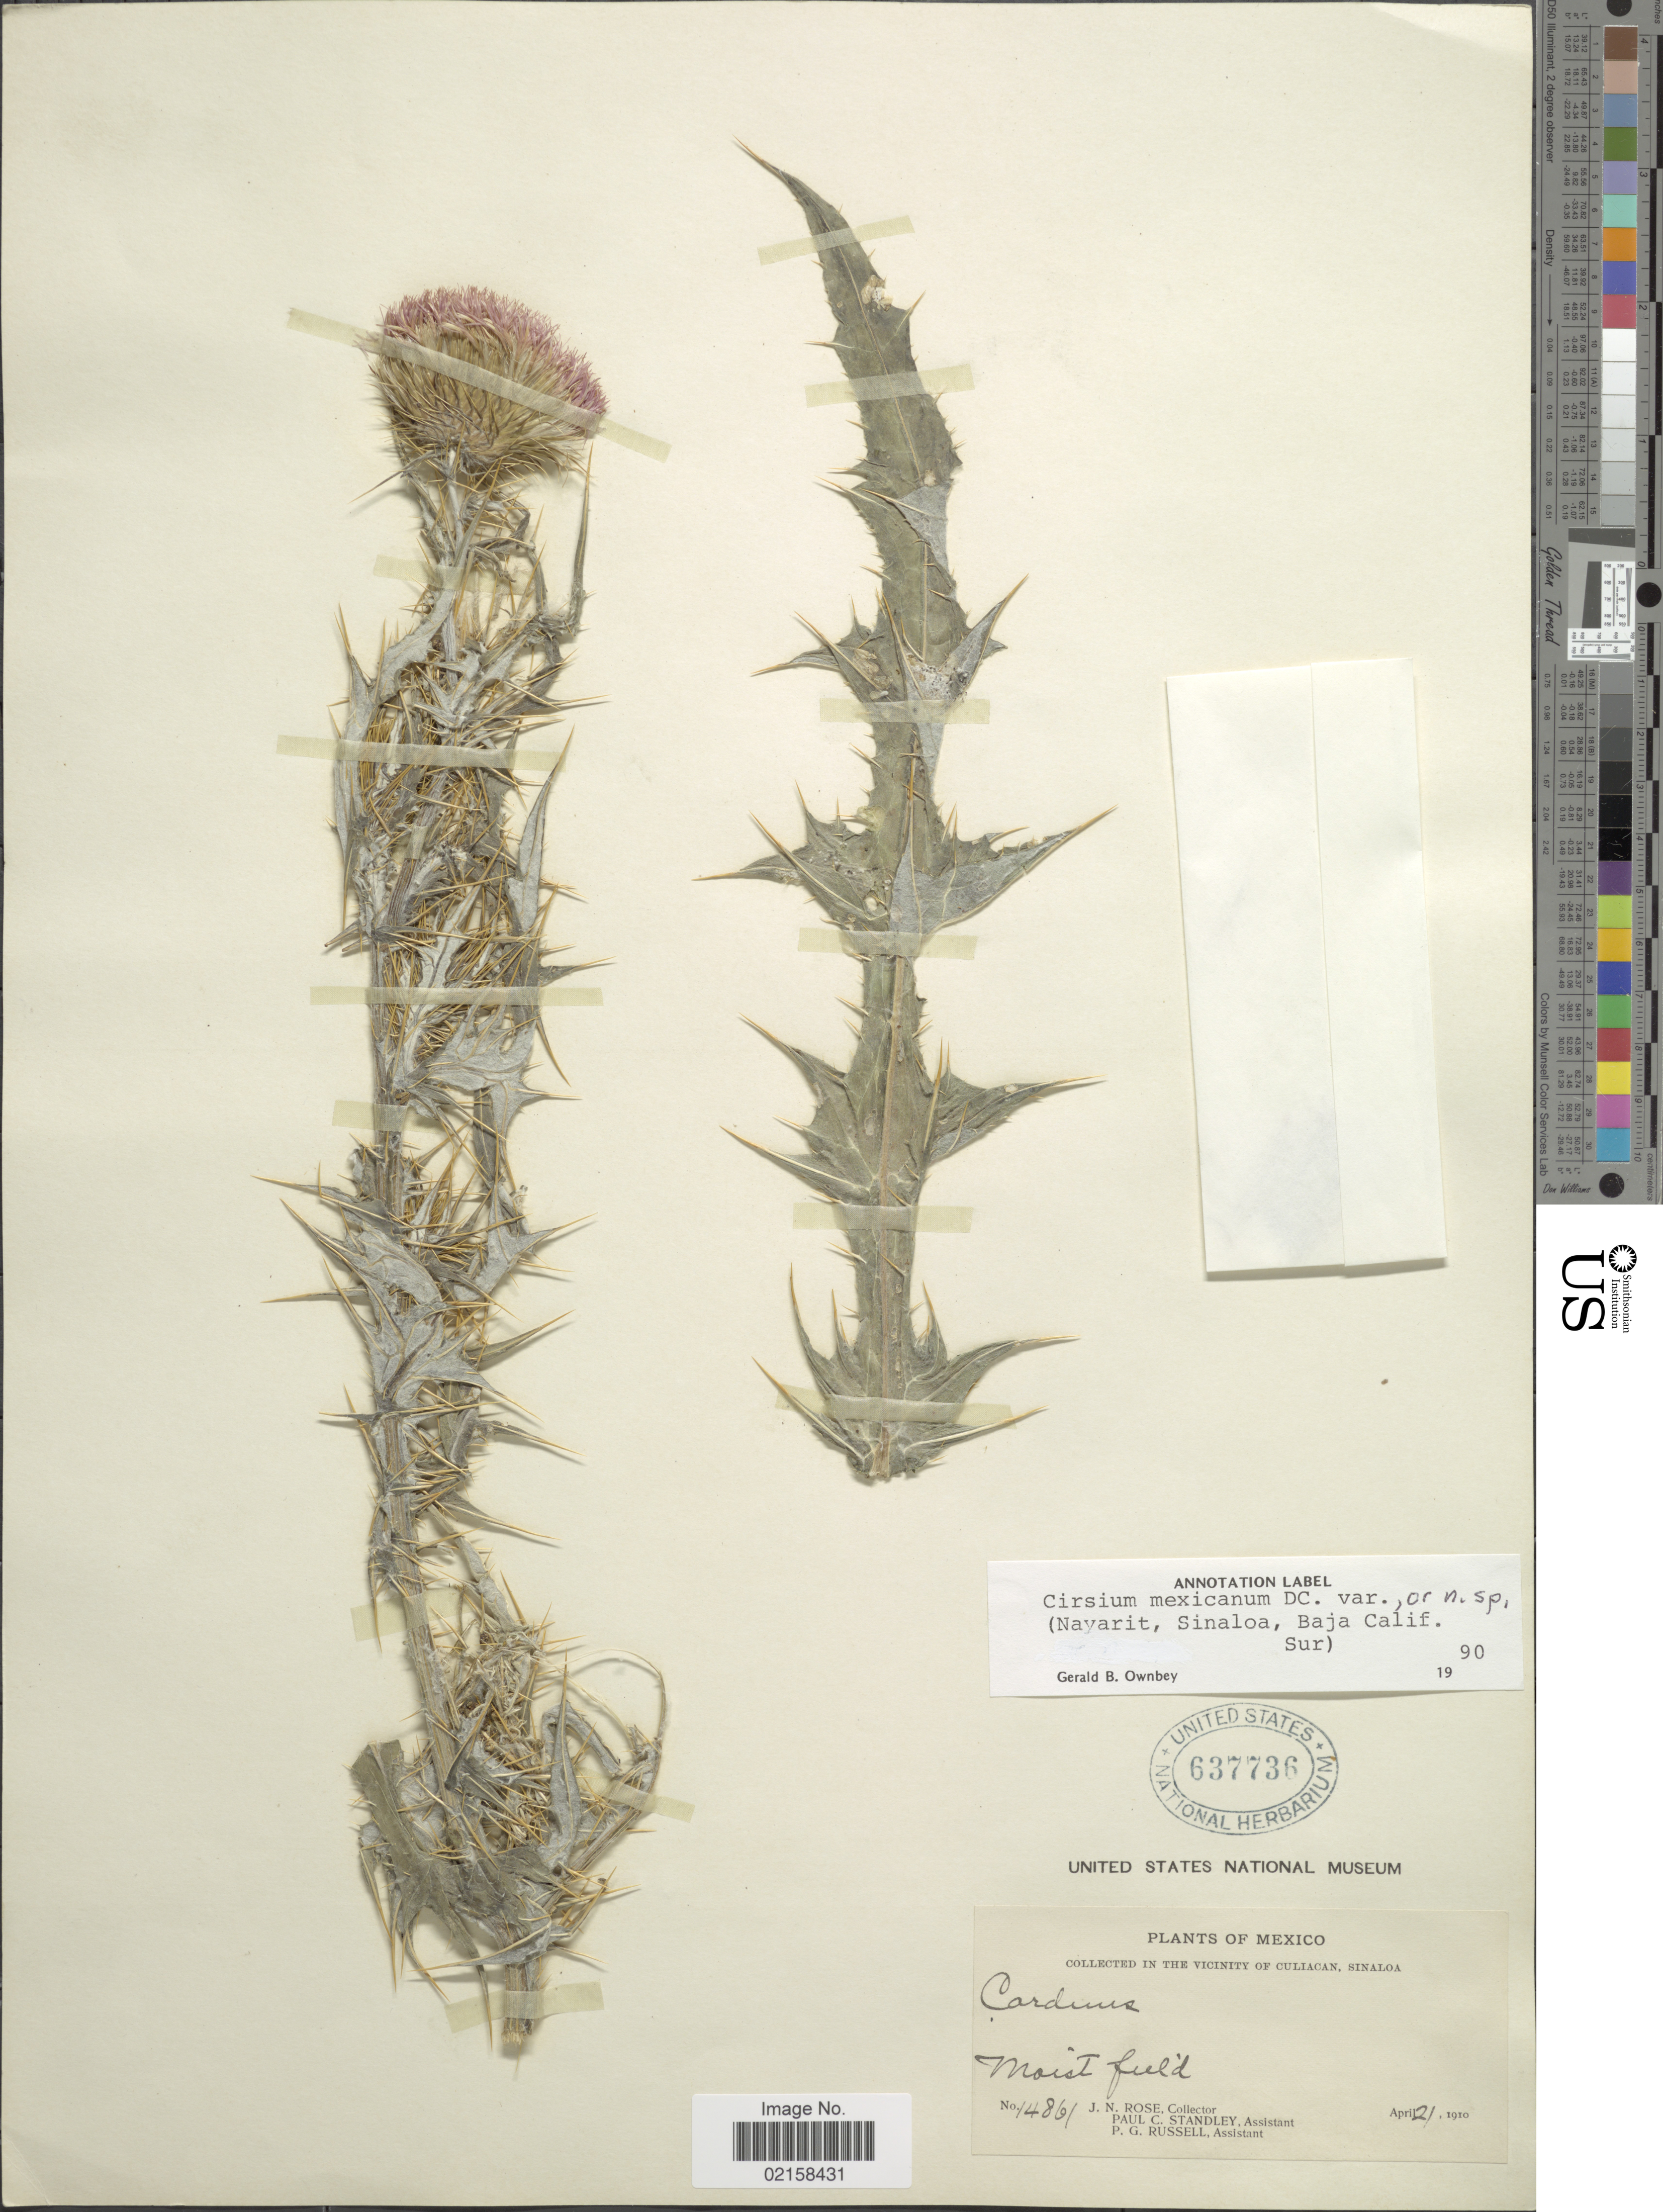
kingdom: Plantae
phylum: Tracheophyta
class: Magnoliopsida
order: Asterales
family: Asteraceae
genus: Cirsium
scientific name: Cirsium mexicanum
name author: DC.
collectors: J. N. Rose, P. C. Standley & P. G. Russell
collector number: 14861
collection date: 1910-04-21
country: Mexico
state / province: Sinaloa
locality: In the vicinity of Culiacan, moist field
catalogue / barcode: US 637736